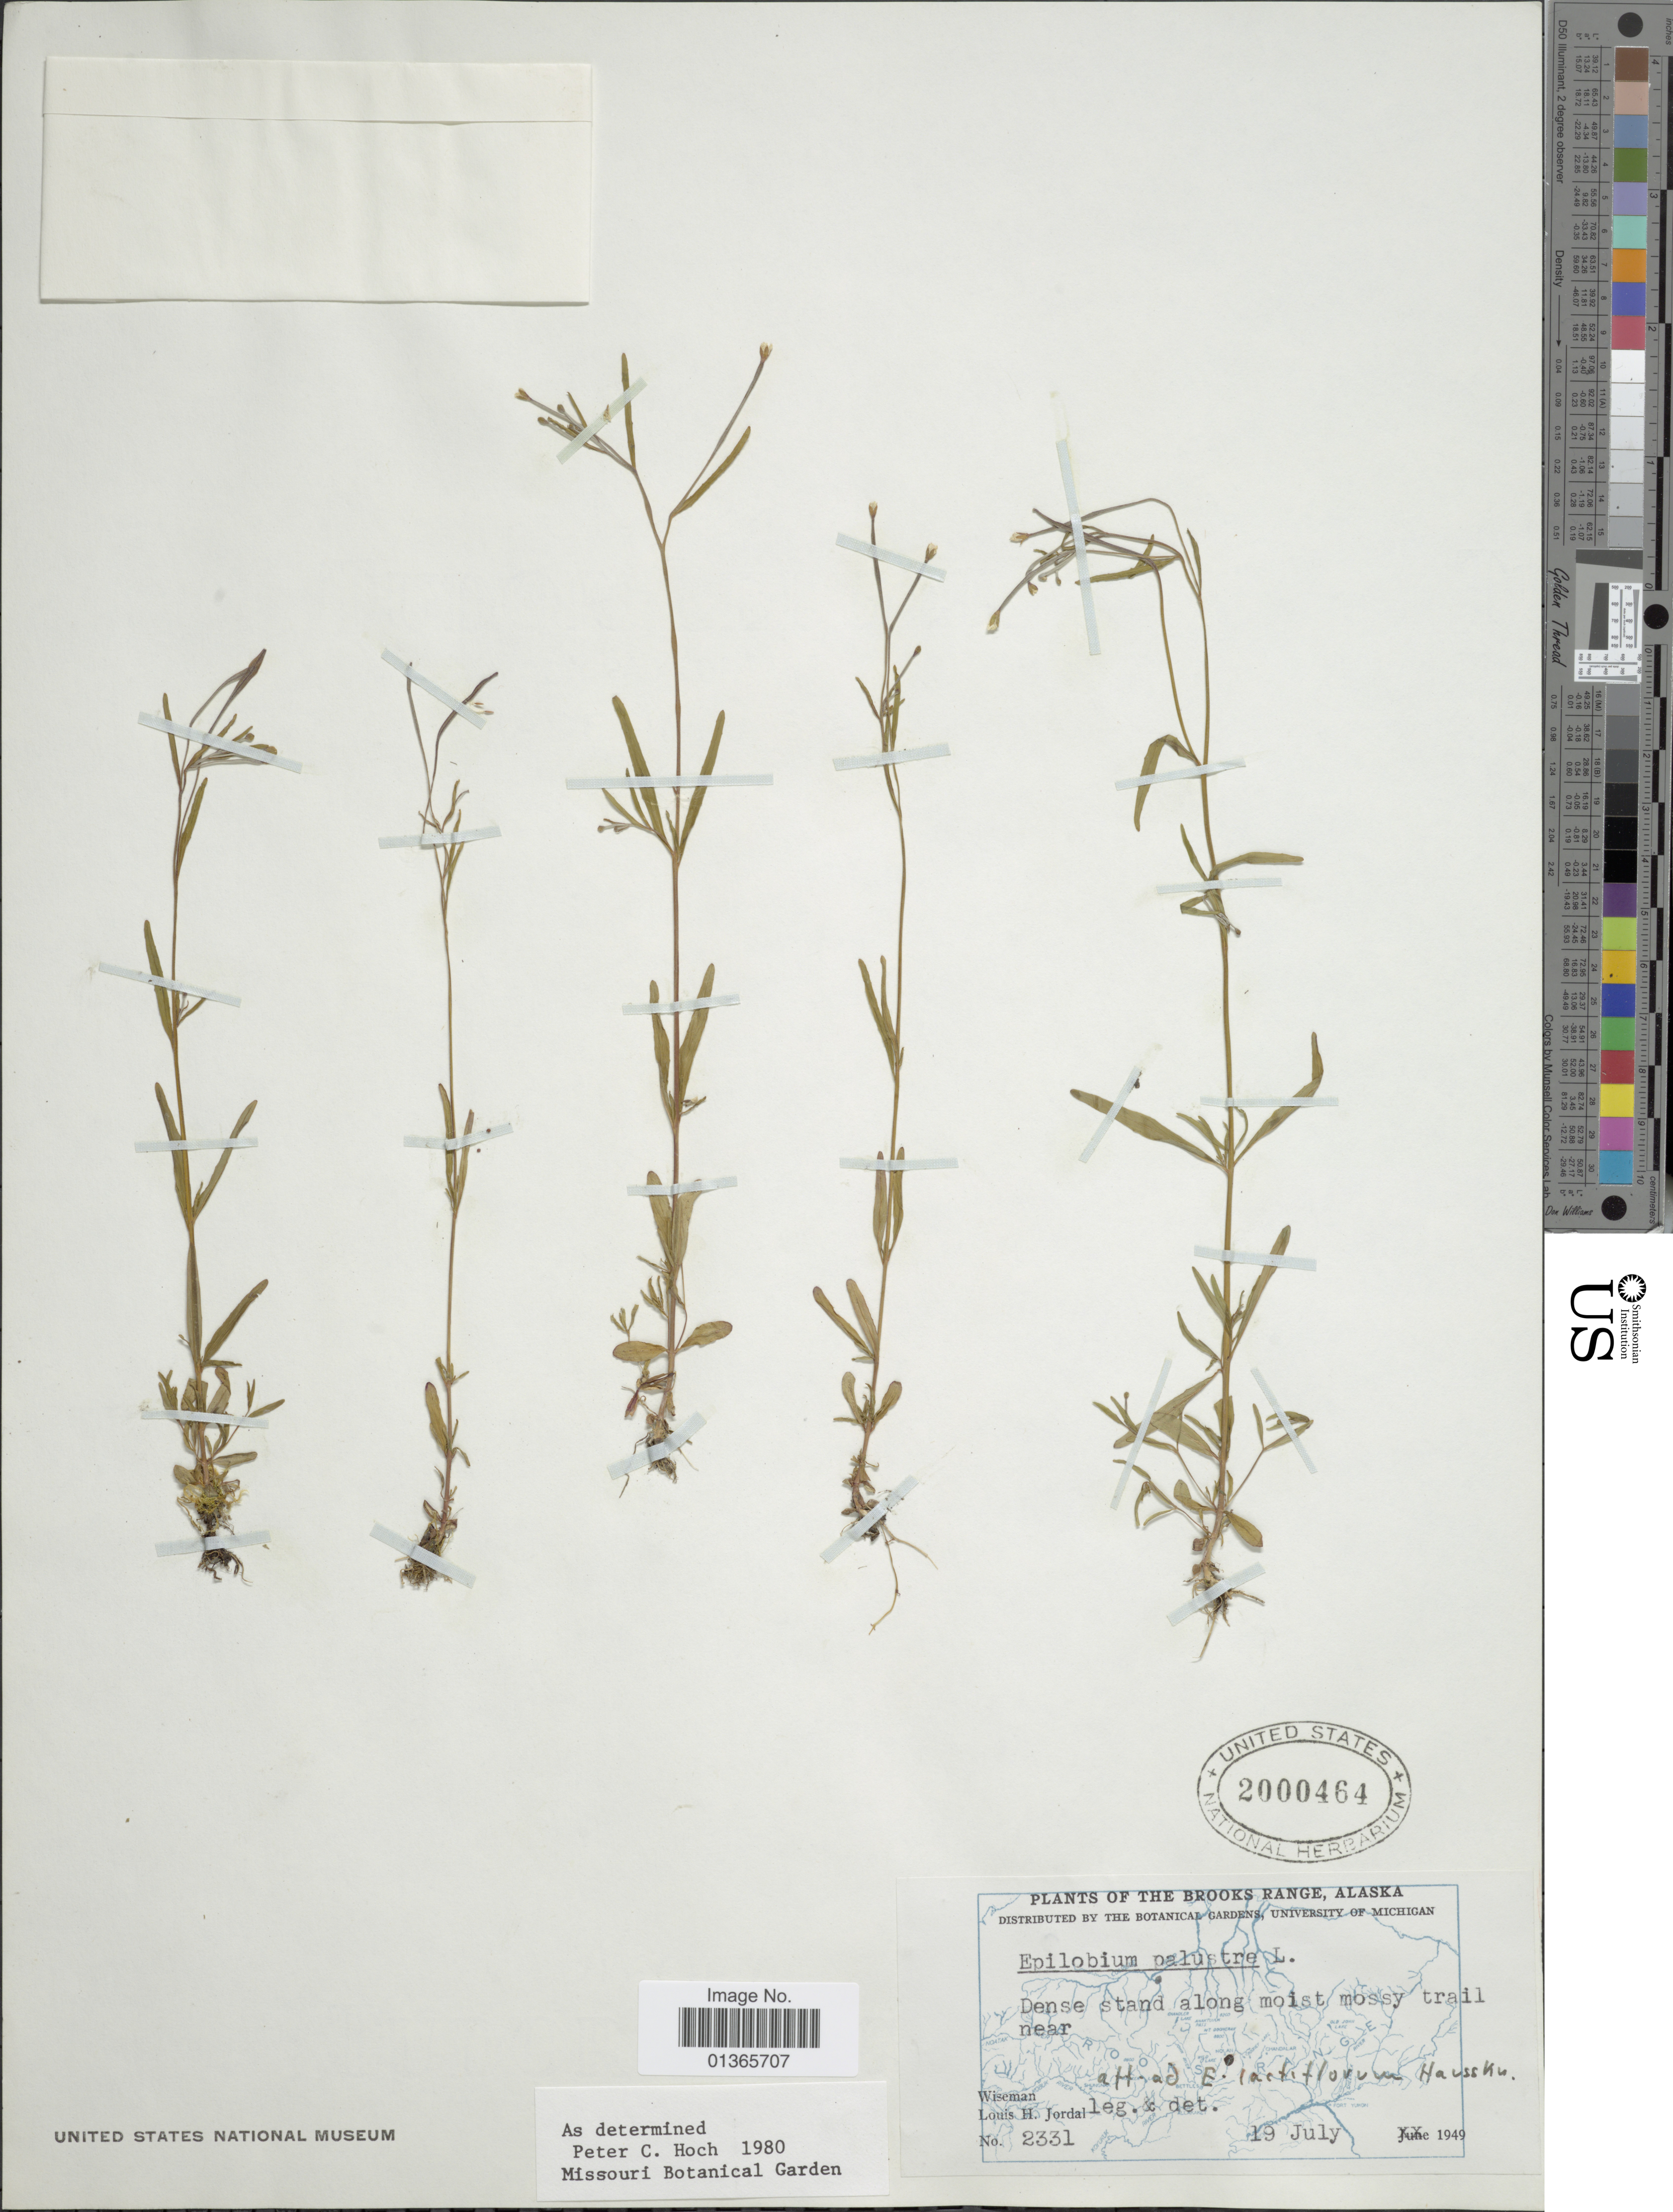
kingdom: Plantae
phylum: Tracheophyta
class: Magnoliopsida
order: Myrtales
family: Onagraceae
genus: Epilobium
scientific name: Epilobium palustre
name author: L.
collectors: L. Jordal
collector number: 2331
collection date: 1949-07-19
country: United States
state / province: Alaska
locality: Brooks Range. Wiseman.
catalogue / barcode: US 2000464